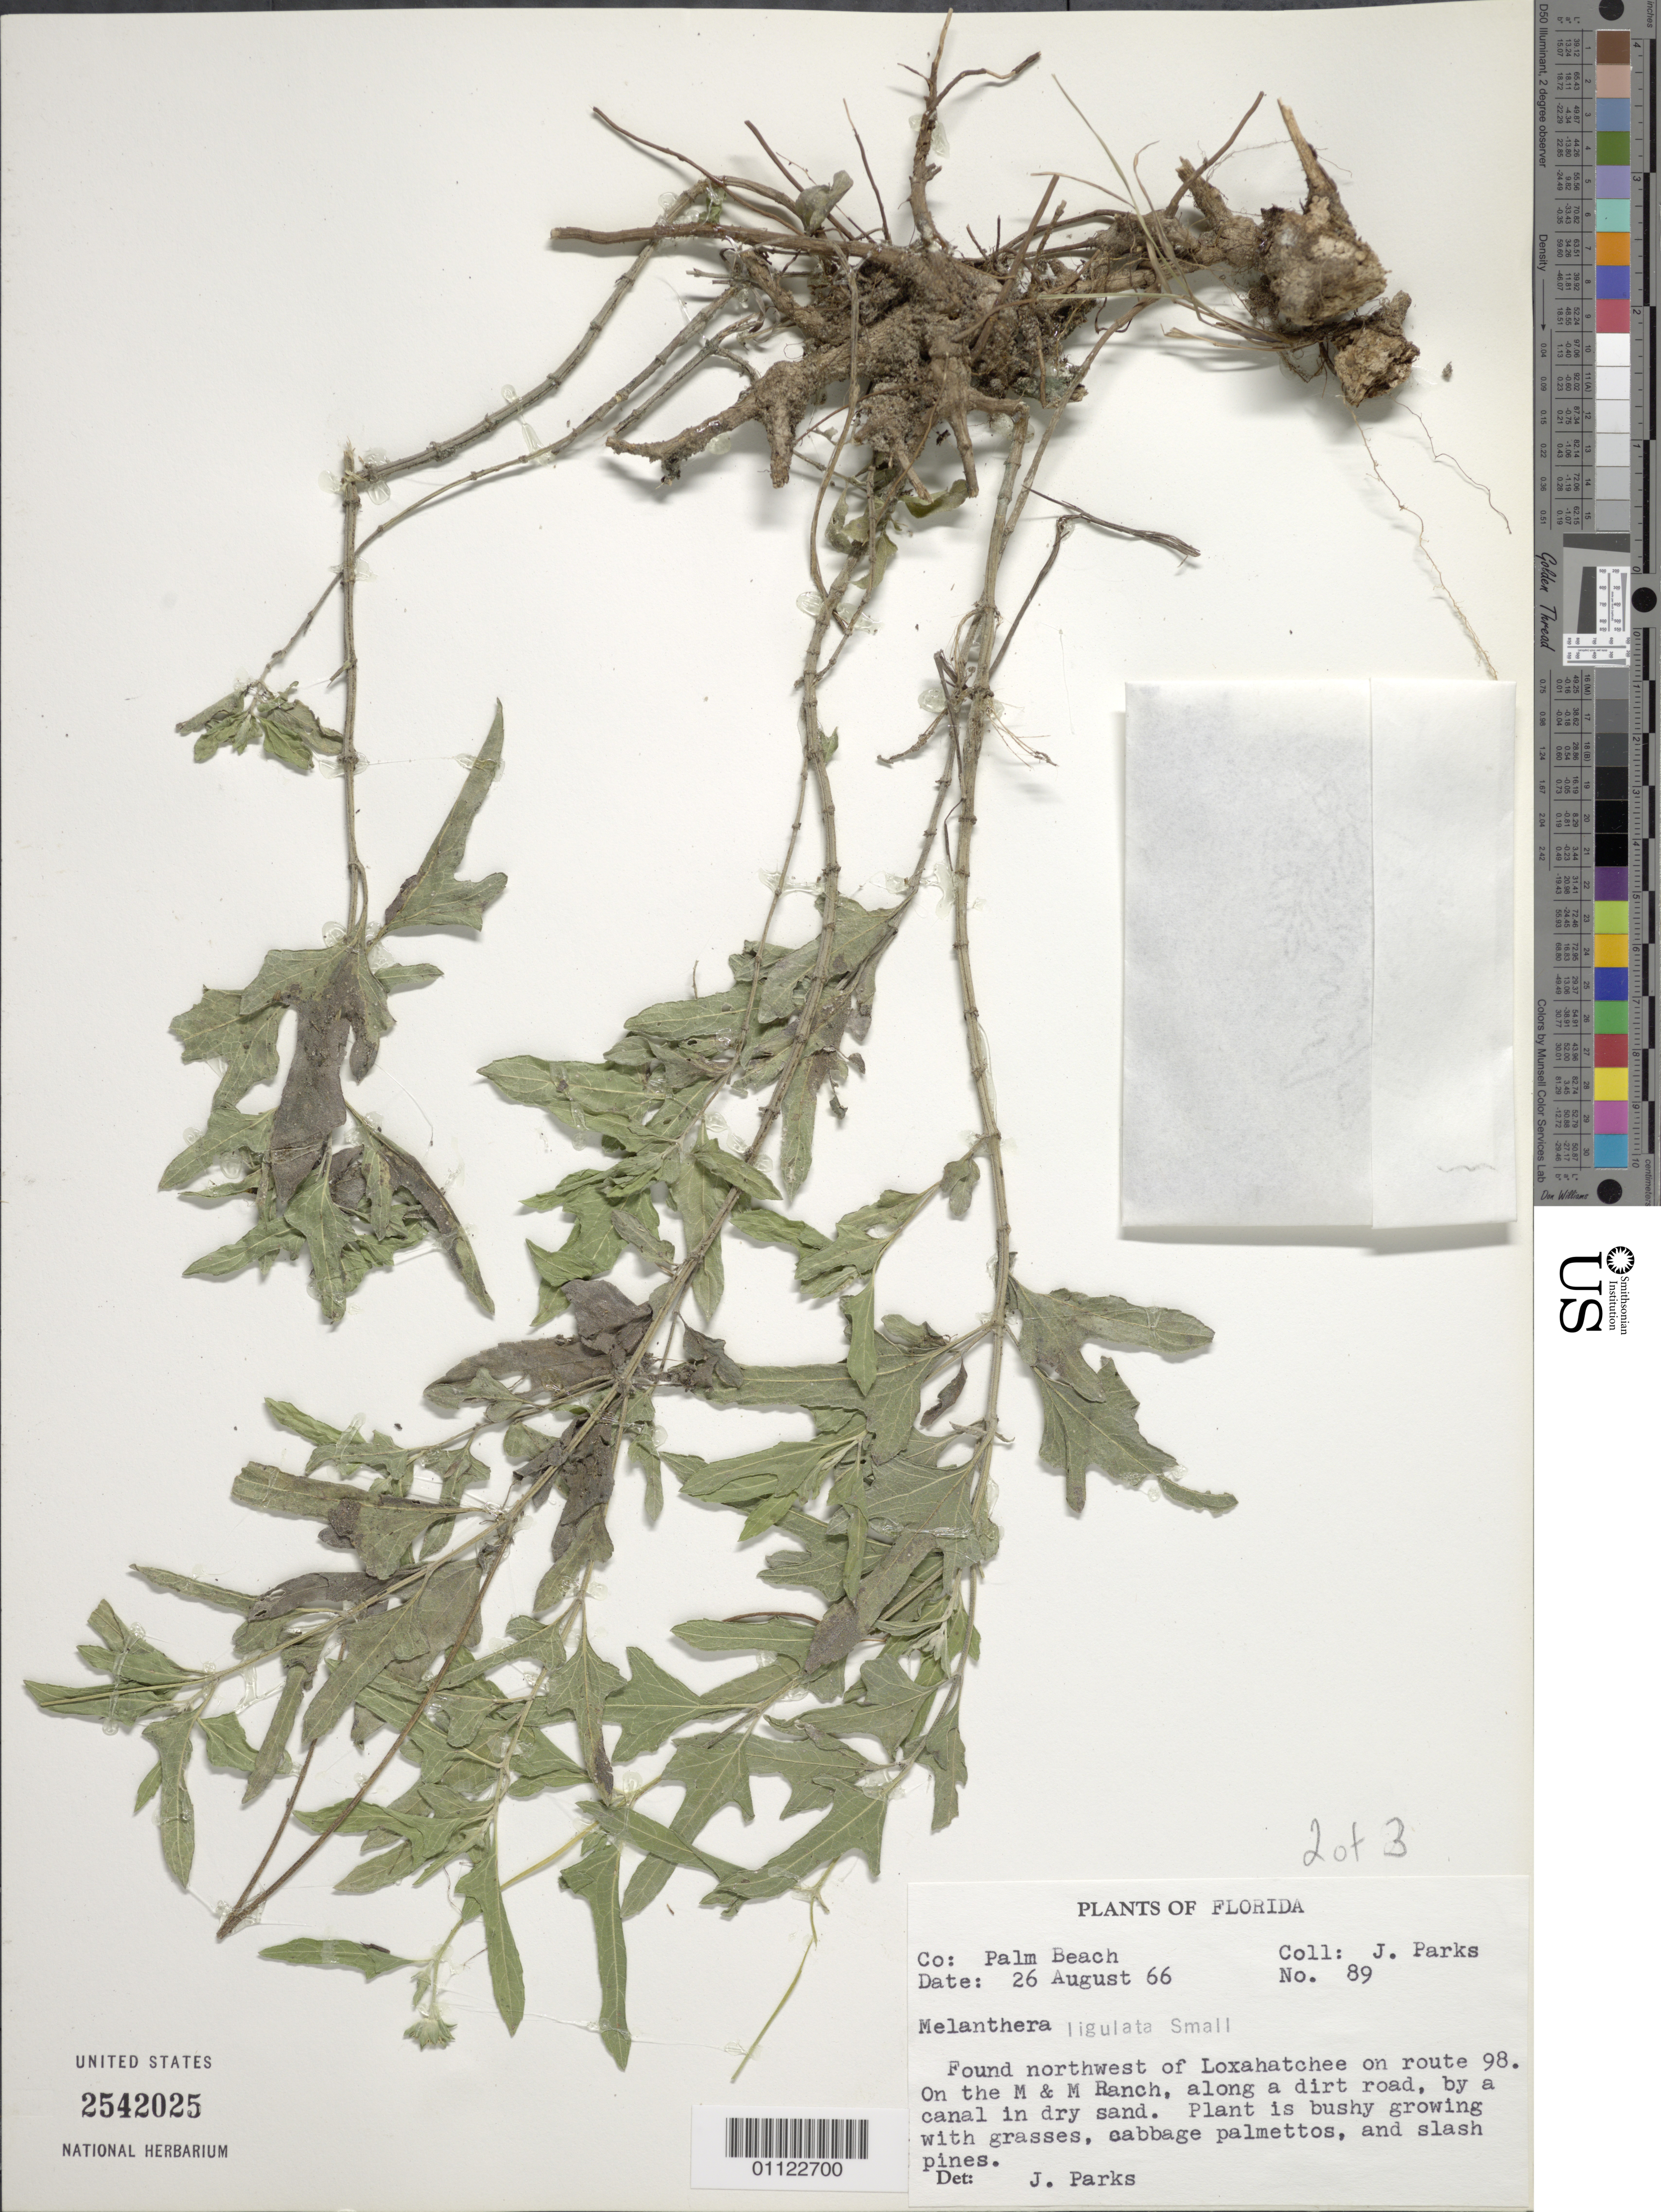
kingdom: Plantae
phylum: Tracheophyta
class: Magnoliopsida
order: Asterales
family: Asteraceae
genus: Melanthera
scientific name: Melanthera ligulata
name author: Small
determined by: Parks, J.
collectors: J. Parks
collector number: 89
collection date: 1966-08-26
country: United States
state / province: Florida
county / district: Palm Beach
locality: Found northwest of Laxahetchee on route 98. On the M & M Ranch, along a dirt road, by a canal in dry sand.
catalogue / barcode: US 2542025